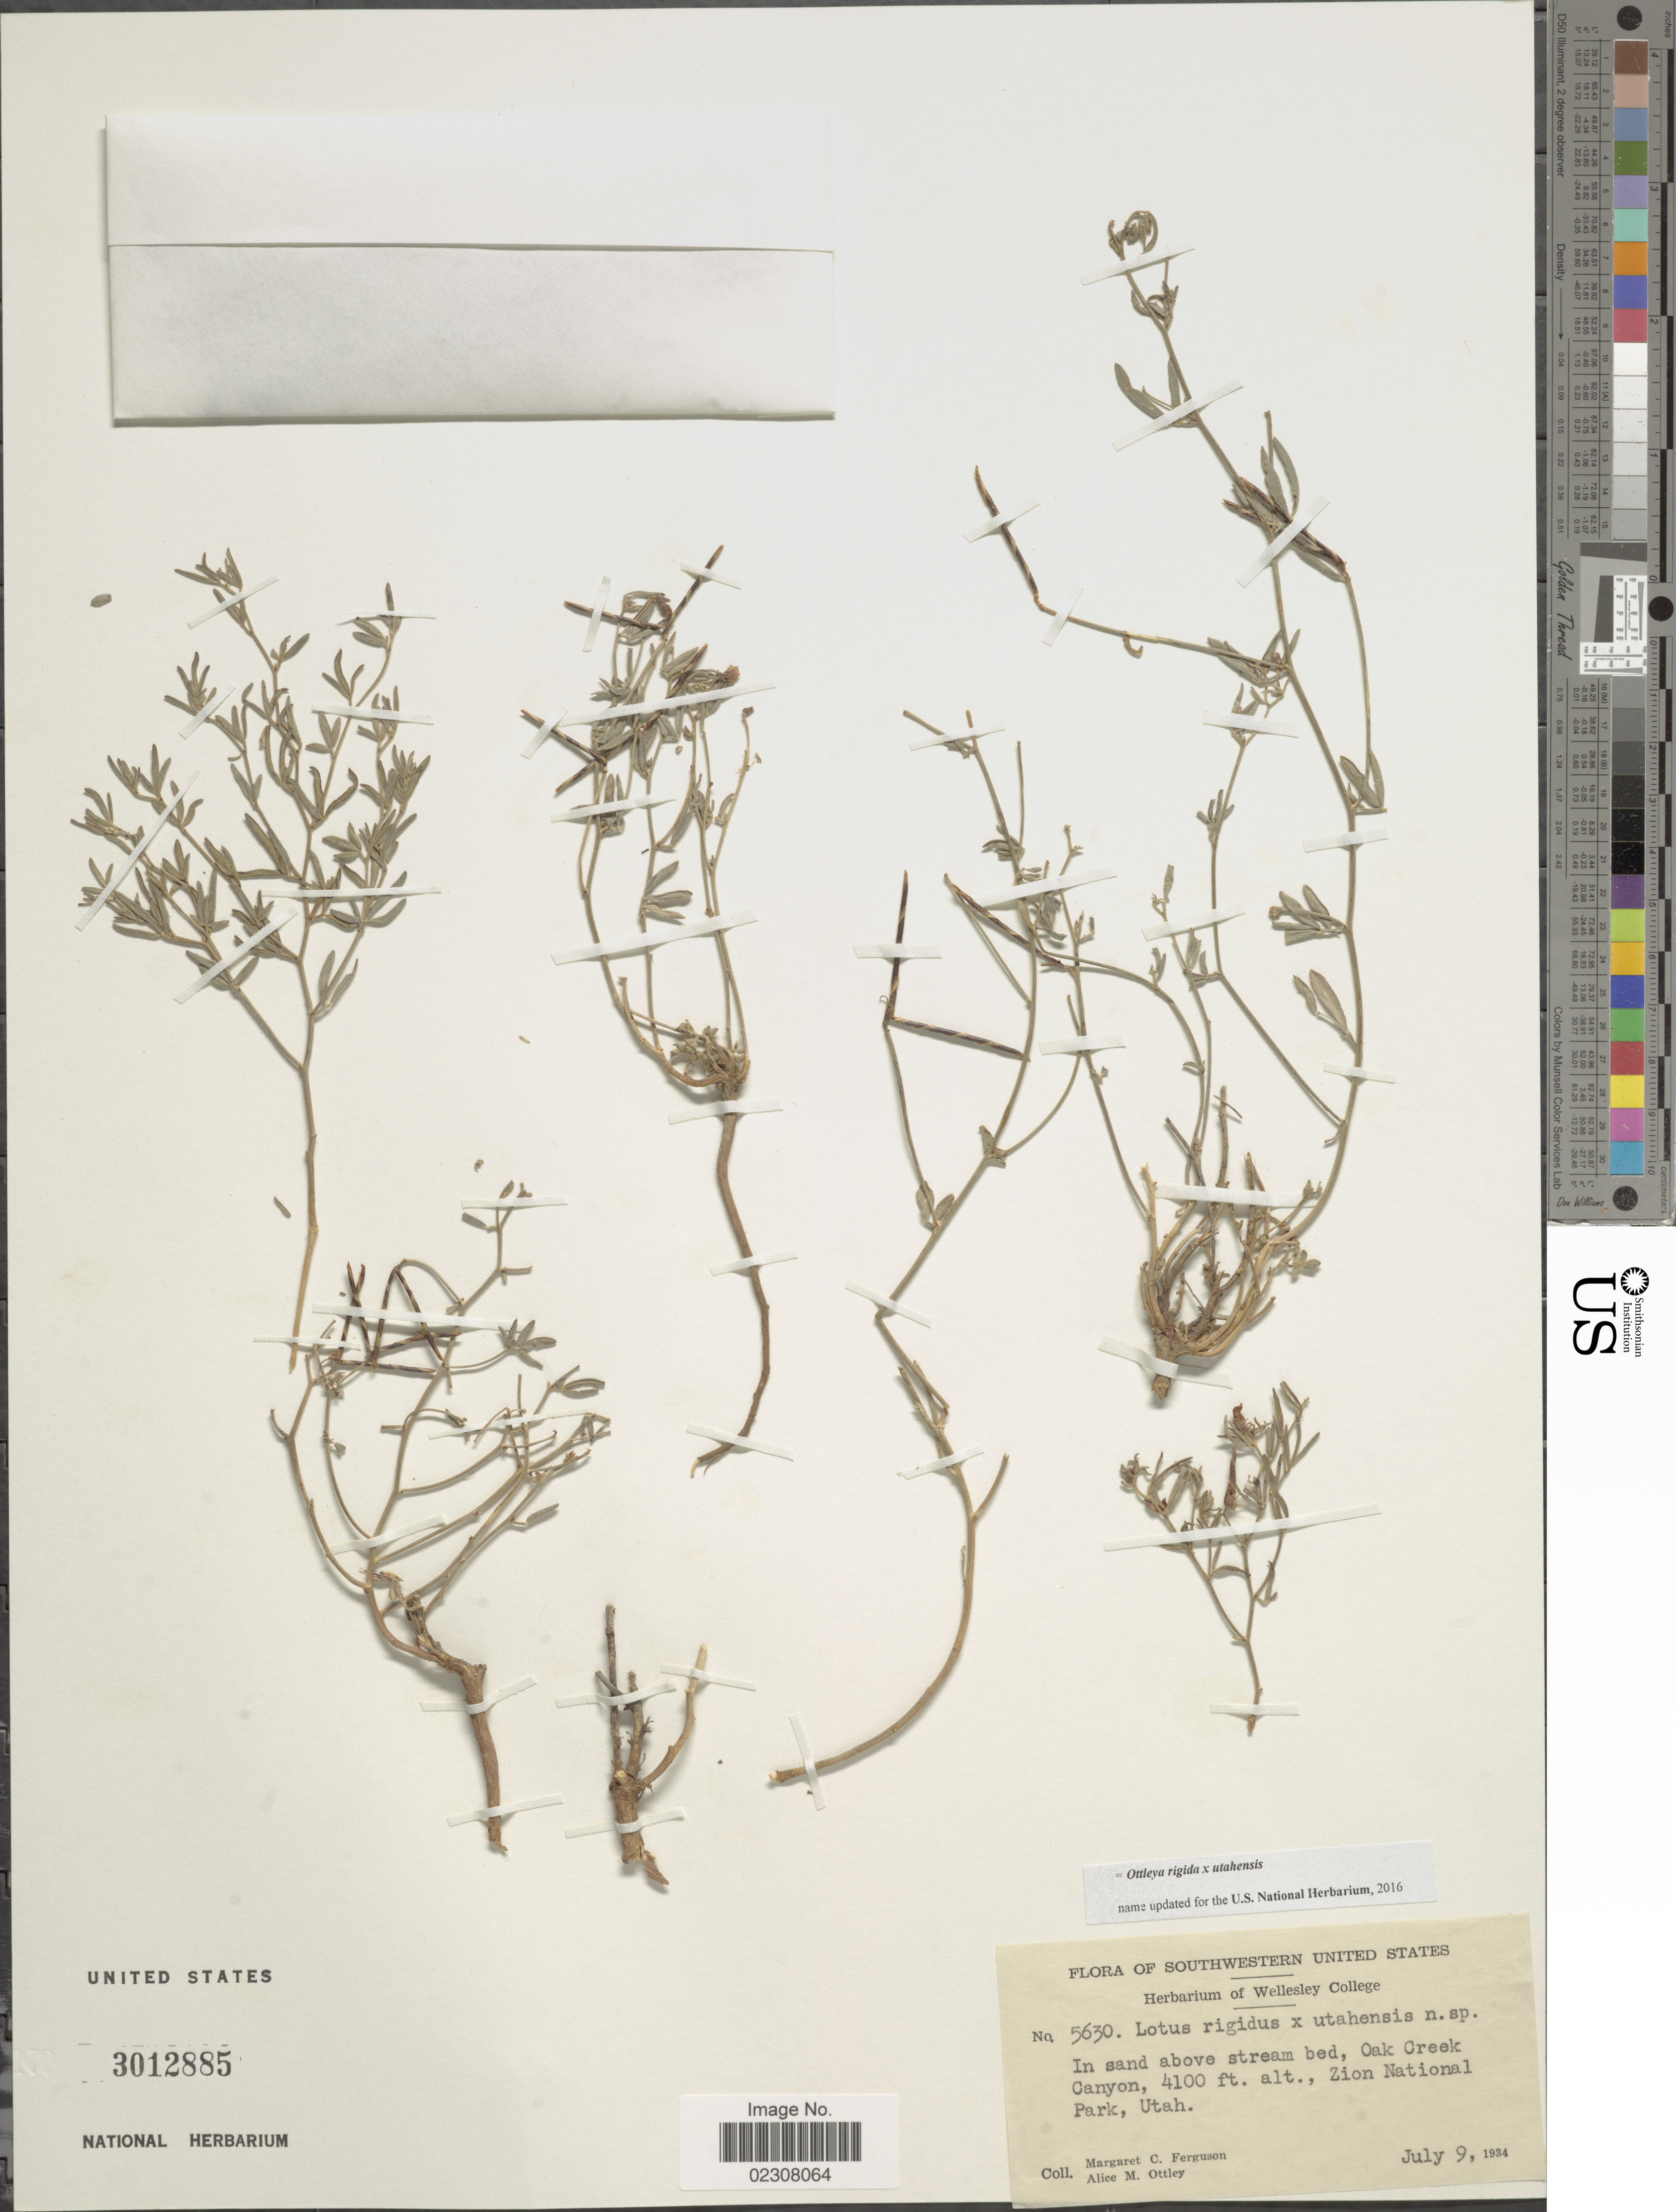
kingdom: Plantae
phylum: Tracheophyta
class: Magnoliopsida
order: Fabales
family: Fabaceae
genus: Ottleya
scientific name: Ottleya rigida x O. utahensis (Ottley) D.D. Sokoloff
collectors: M. Ferguson & A. M. Ottley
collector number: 5630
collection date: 1934-07-09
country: United States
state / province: Utah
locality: Southwestern United States, In sand above stream bed, Oak Creek Canyon., Zion National Park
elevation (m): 1250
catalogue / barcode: US 3012885